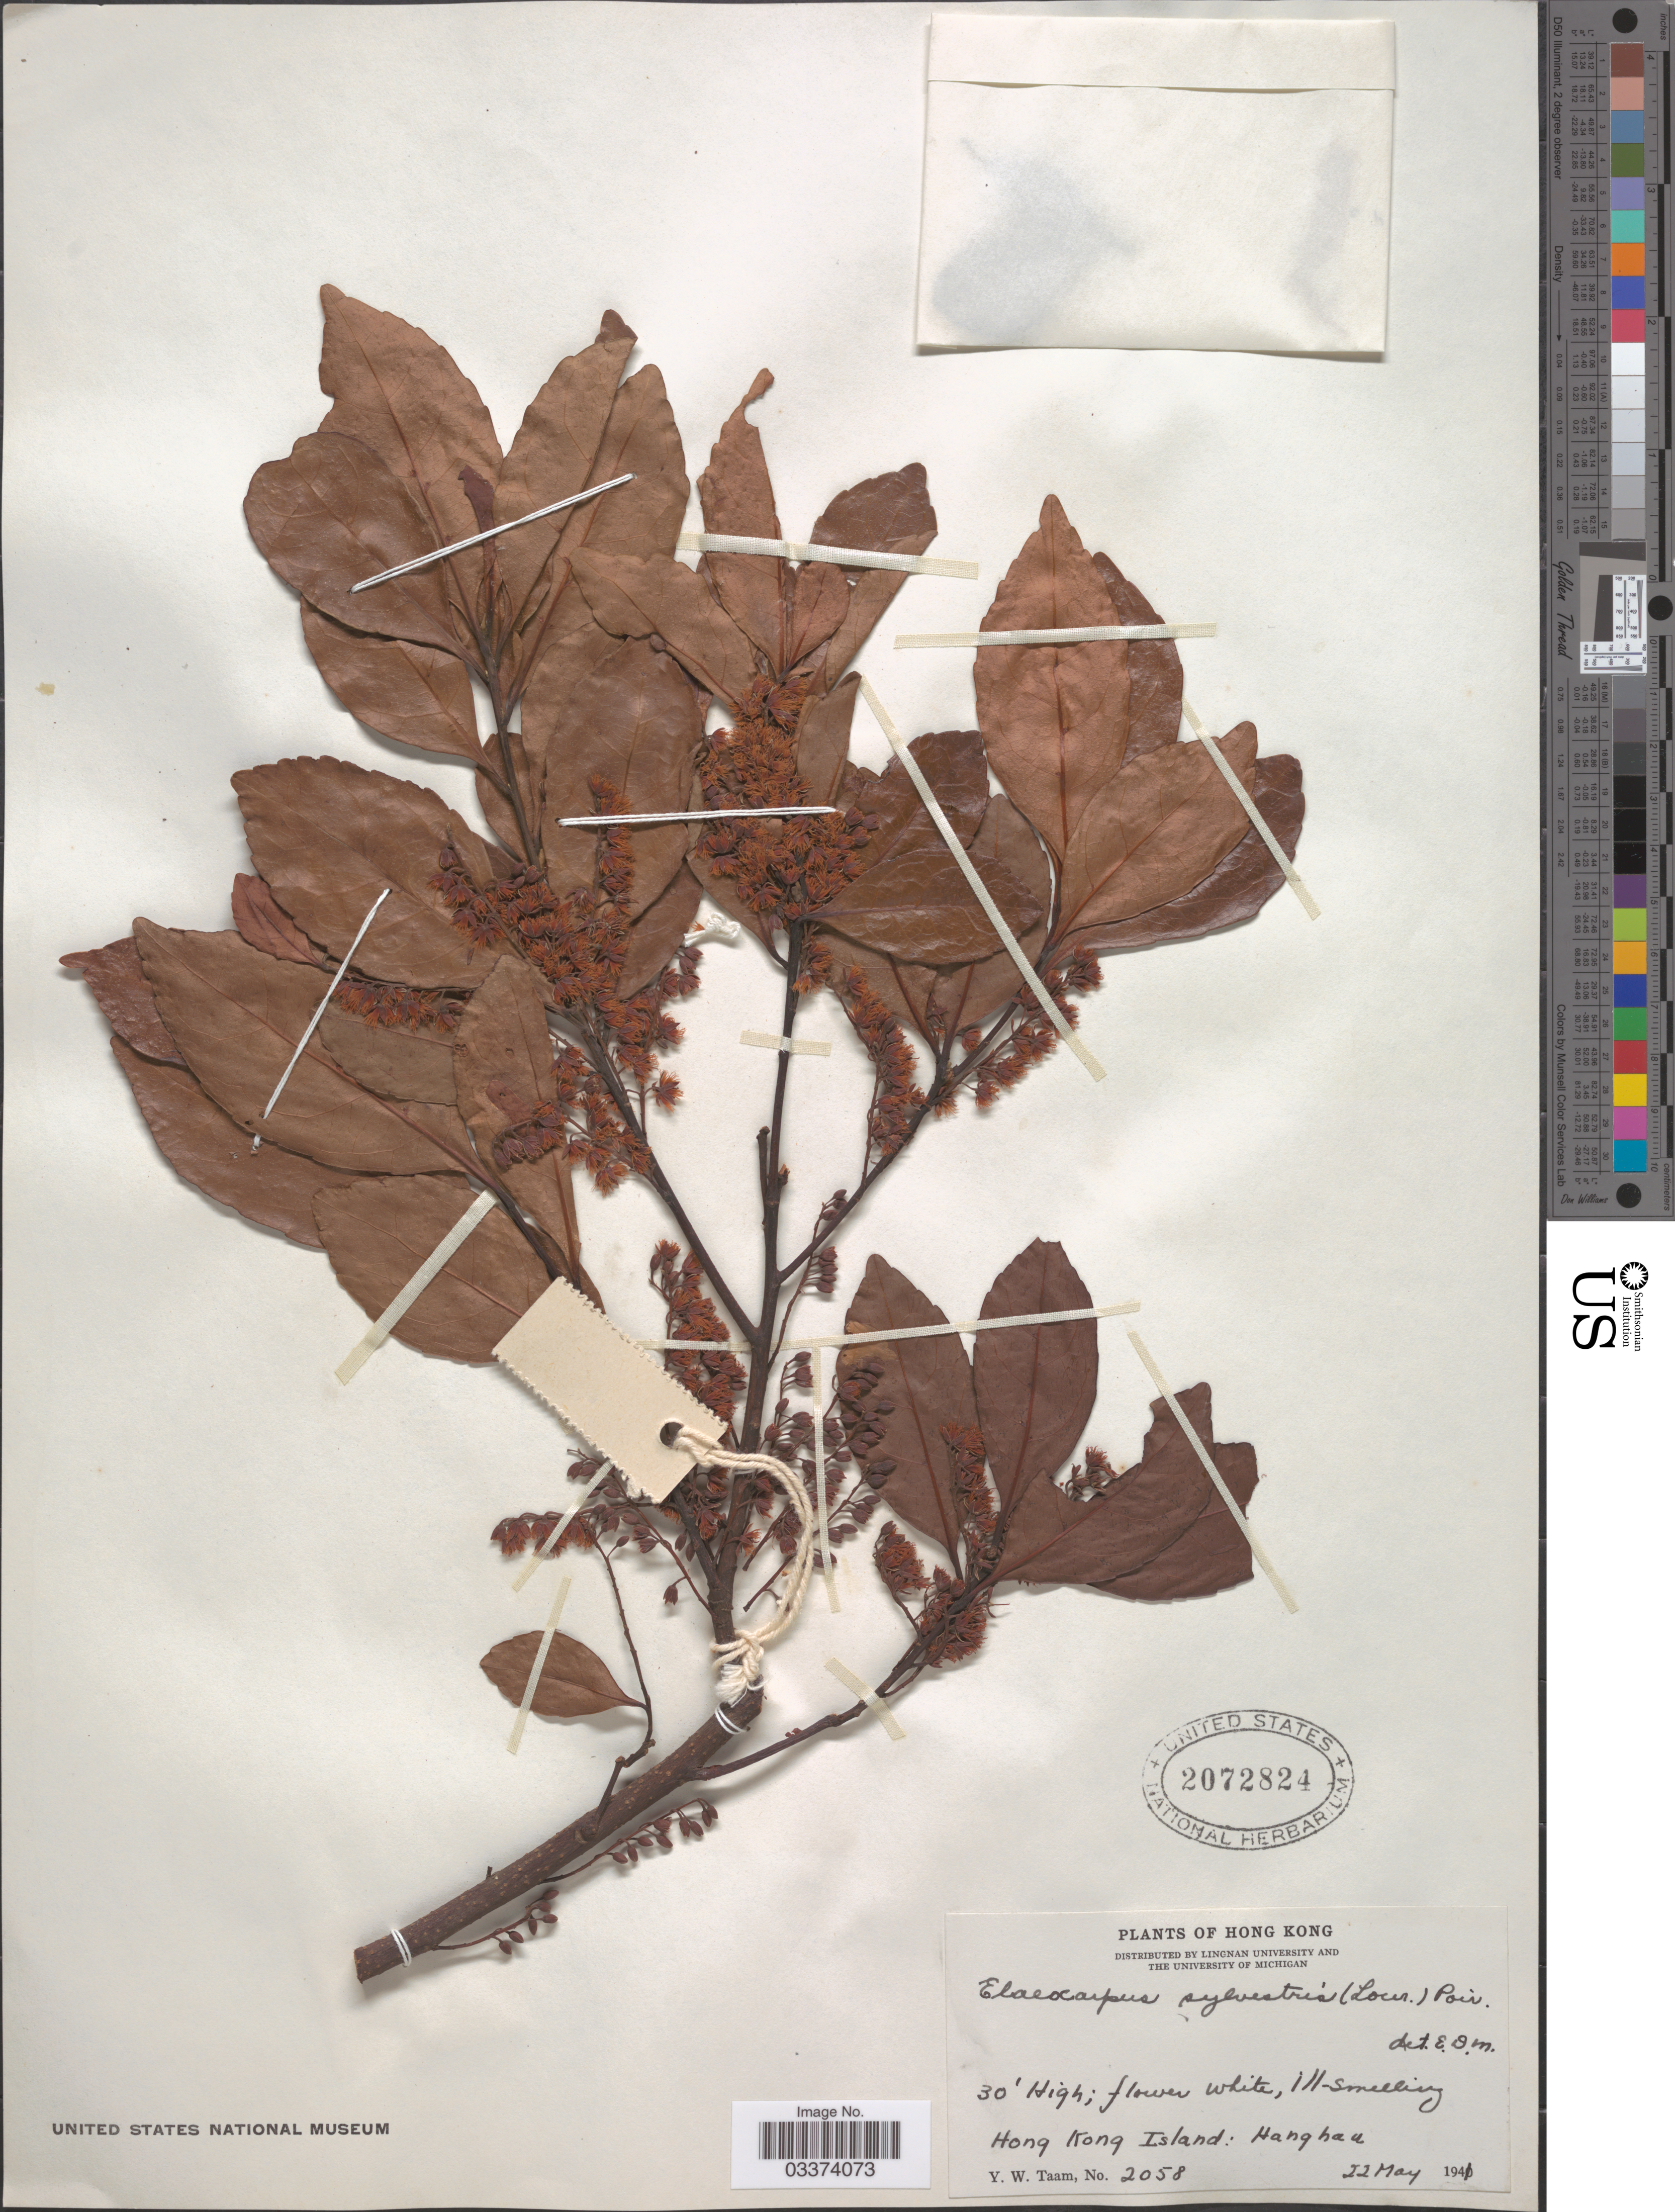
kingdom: Plantae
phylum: Tracheophyta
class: Magnoliopsida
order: Oxalidales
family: Elaeocarpaceae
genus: Elaeocarpus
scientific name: Elaeocarpus sylvestris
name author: (Lour.) Poir.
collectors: Y. W. Taam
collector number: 2058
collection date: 1941-05-22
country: China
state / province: Hong Kong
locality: Hong Kong Island: Hanghau.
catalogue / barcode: US 2072824